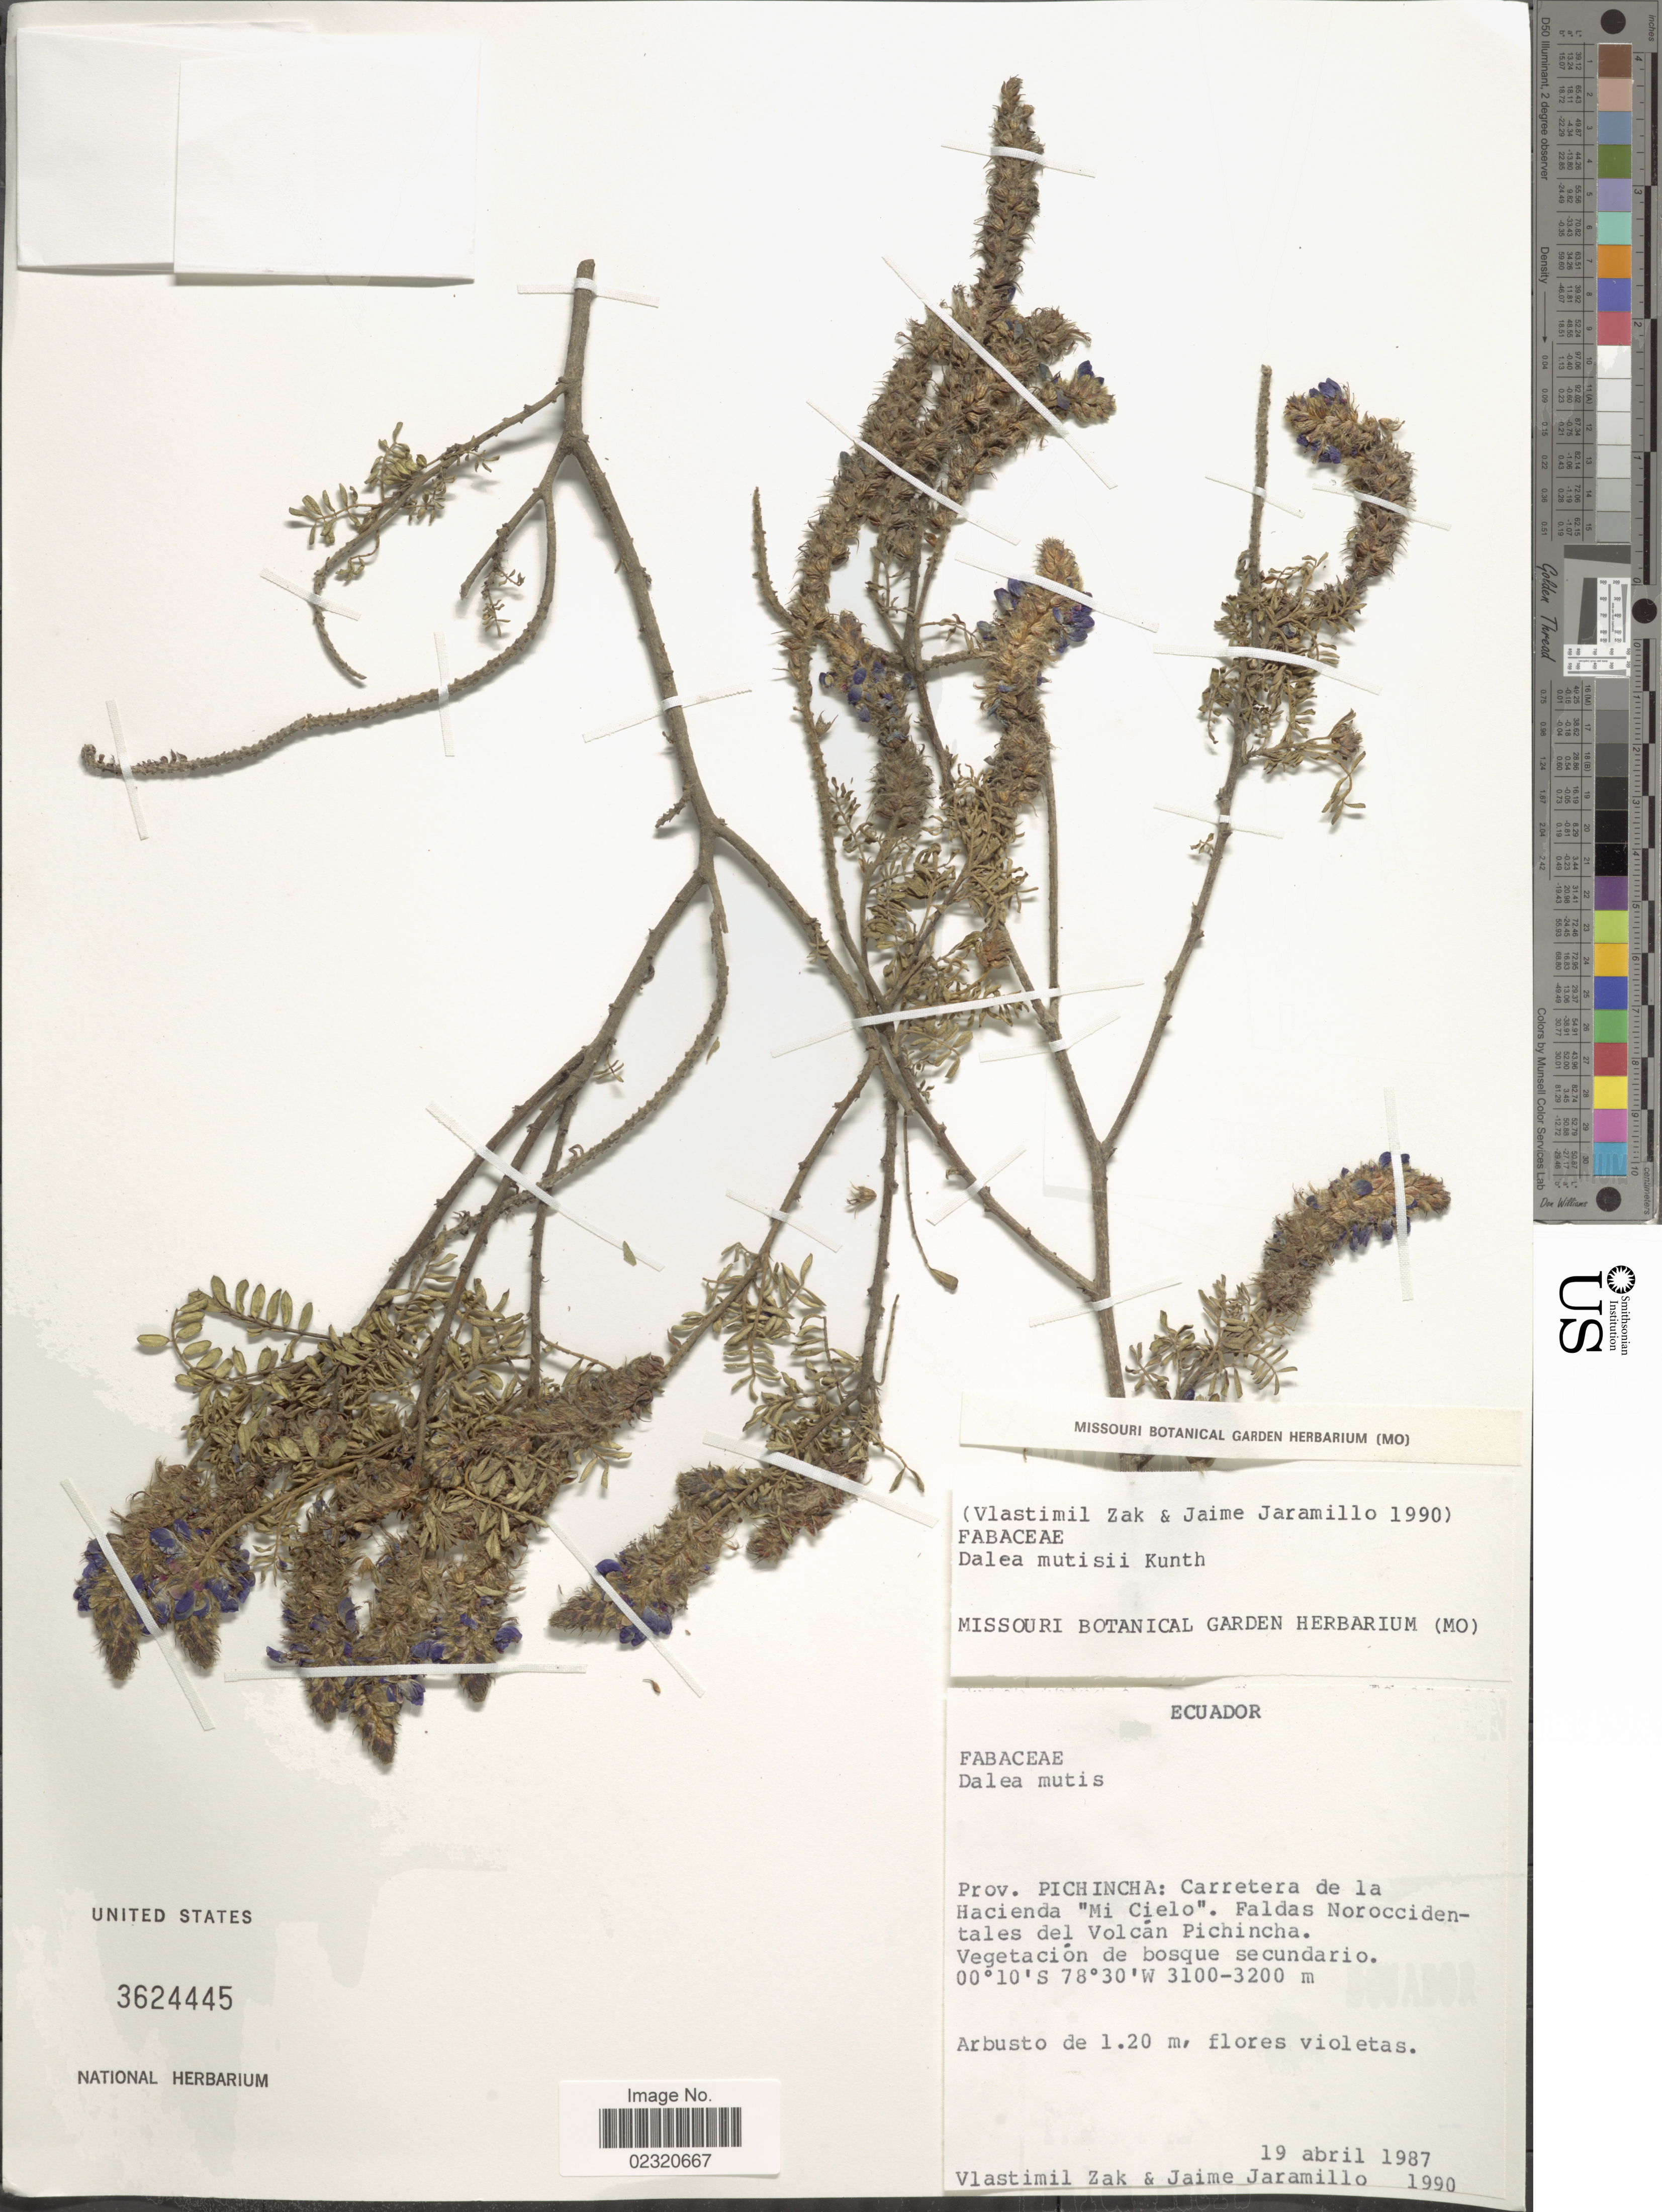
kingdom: Plantae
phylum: Tracheophyta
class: Magnoliopsida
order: Fabales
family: Fabaceae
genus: Dalea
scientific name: Dalea mutisii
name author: Kunth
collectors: V. Zak & J. Jaramillo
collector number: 1990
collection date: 1987-04-19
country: Ecuador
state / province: Pichincha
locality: Carretera de la Hacienda "Mi Cielo". Faldas Noroccidentales del Volcan Pichincha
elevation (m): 3100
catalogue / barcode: US 3624445